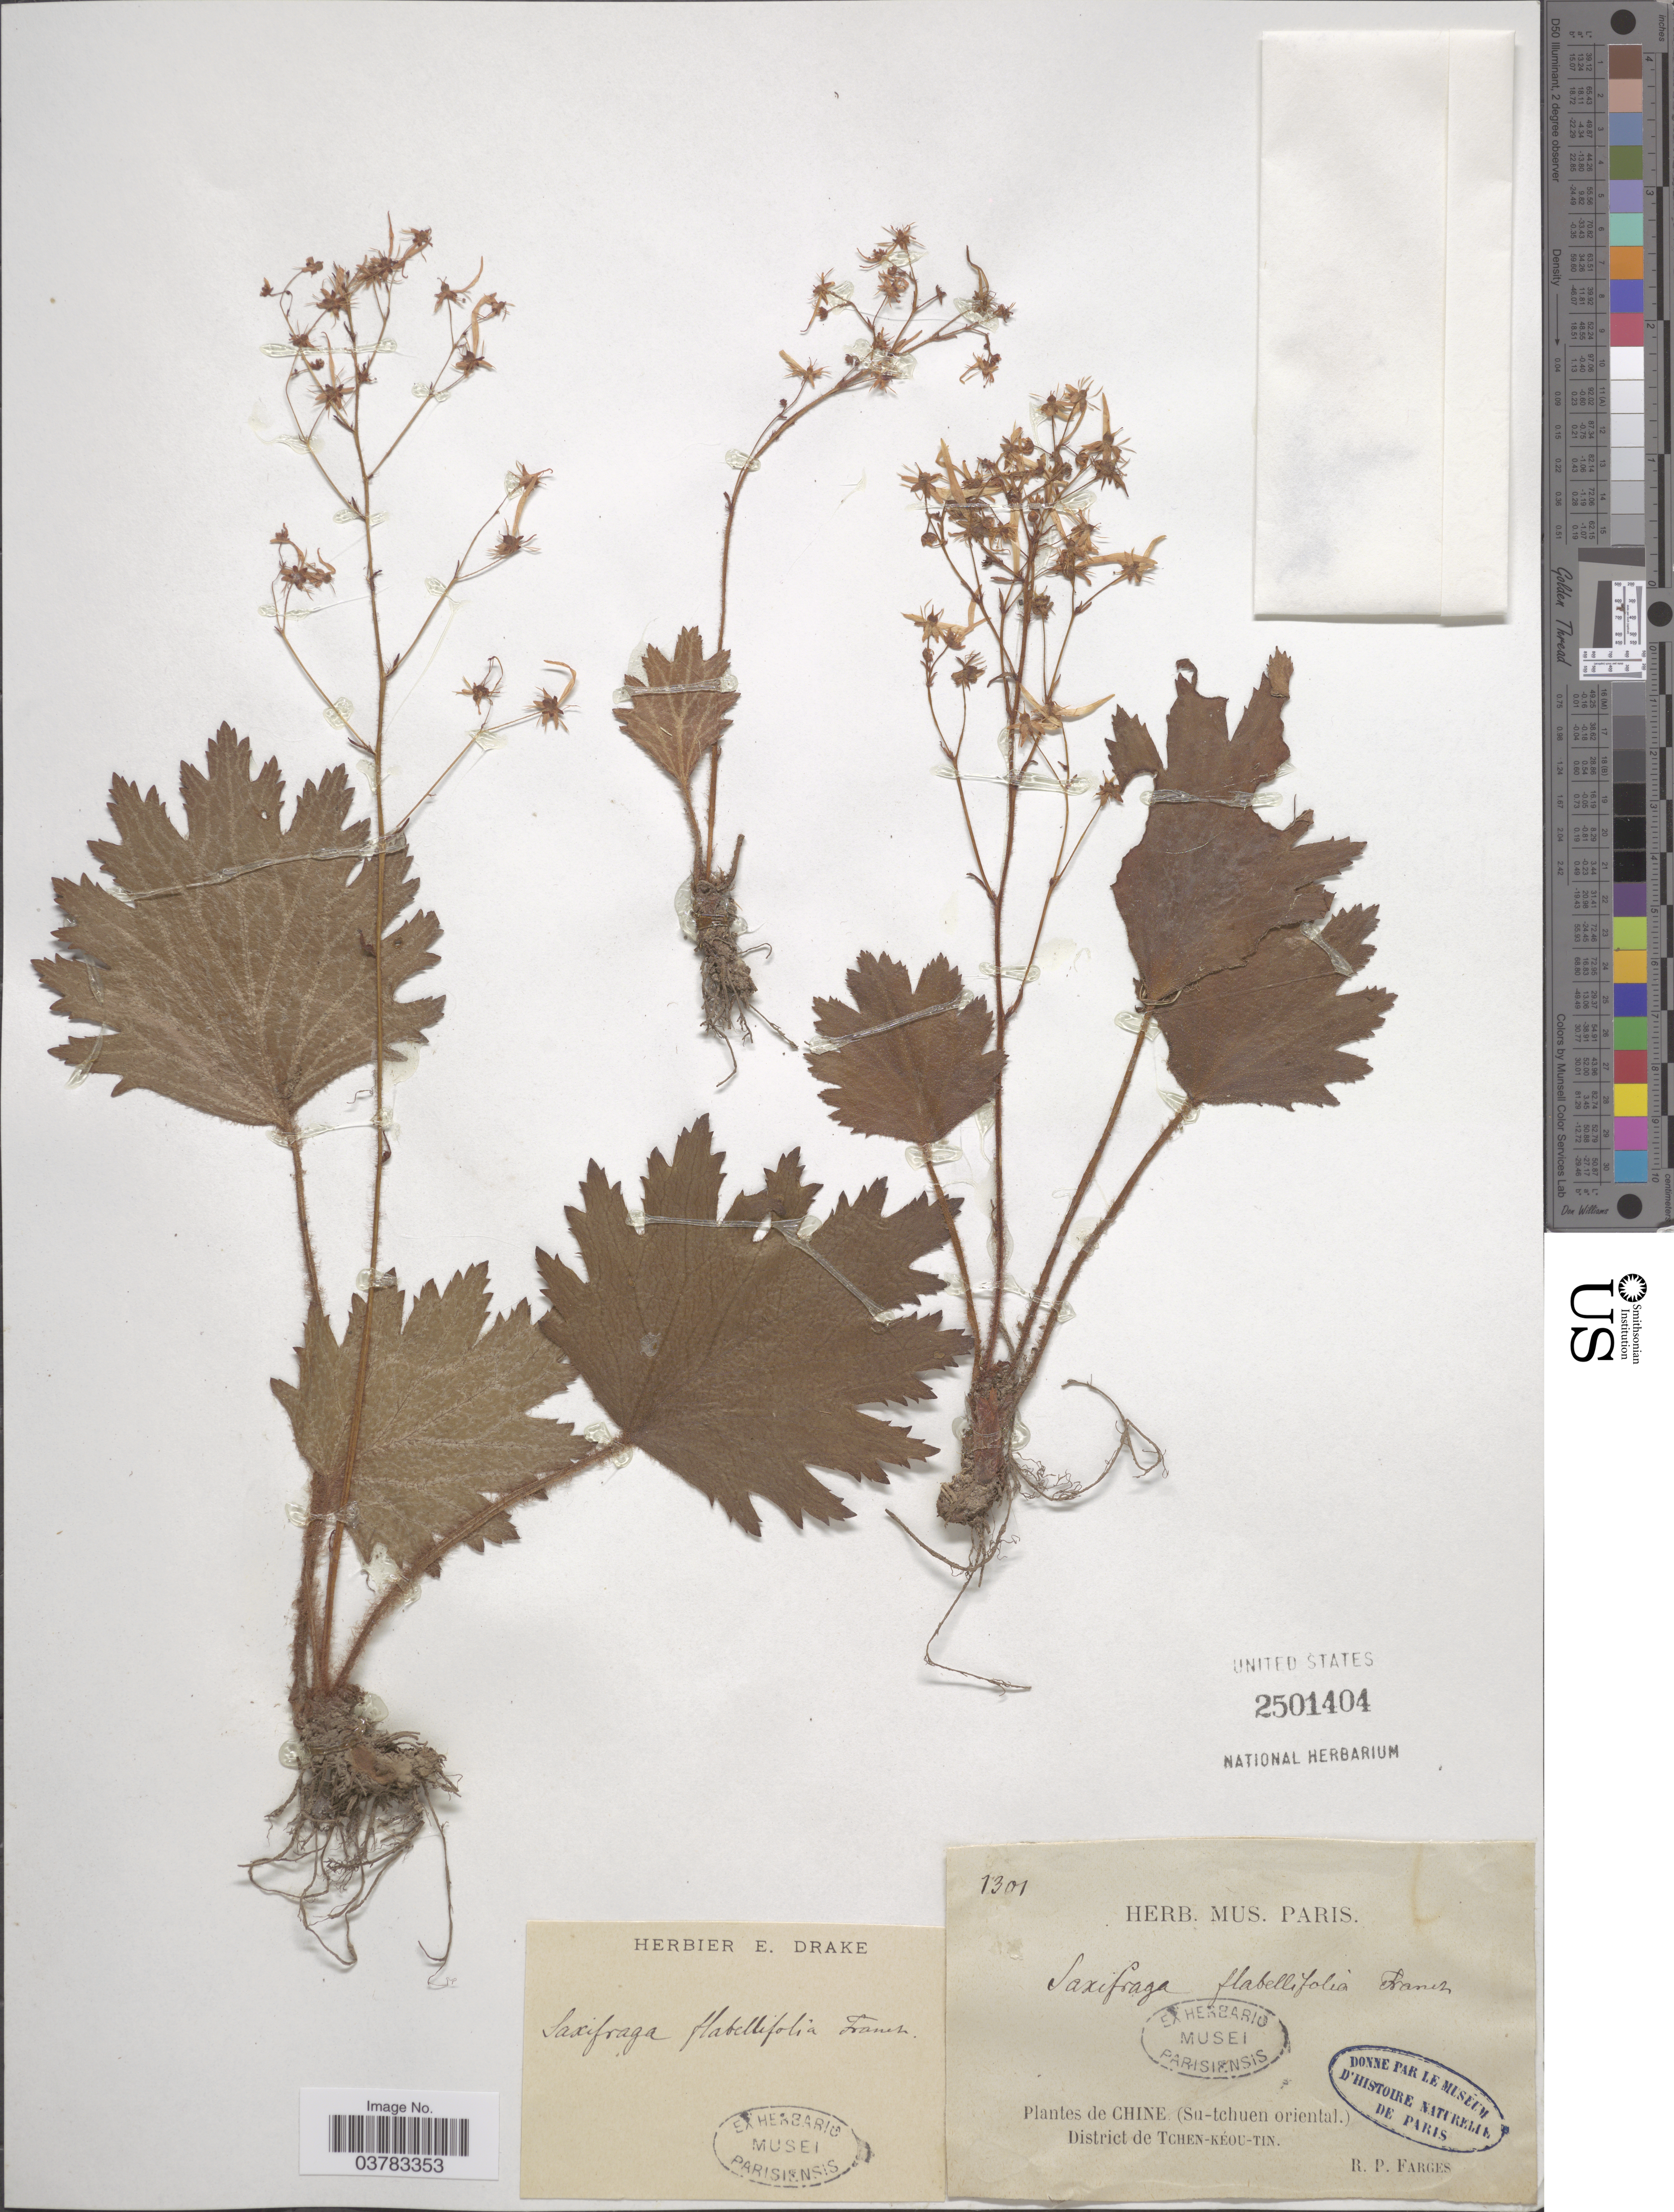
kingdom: Plantae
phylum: Tracheophyta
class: Magnoliopsida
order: Saxifragales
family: Saxifragaceae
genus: Saxifraga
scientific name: Saxifraga flabellifolia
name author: R. Br. ex Torr. & A. Gray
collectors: R. Farges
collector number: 1301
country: China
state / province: Sichuan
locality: Chine (Su-tchuen oriental.). District de Tchen-Kéou-Tin.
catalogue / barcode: US 2501404